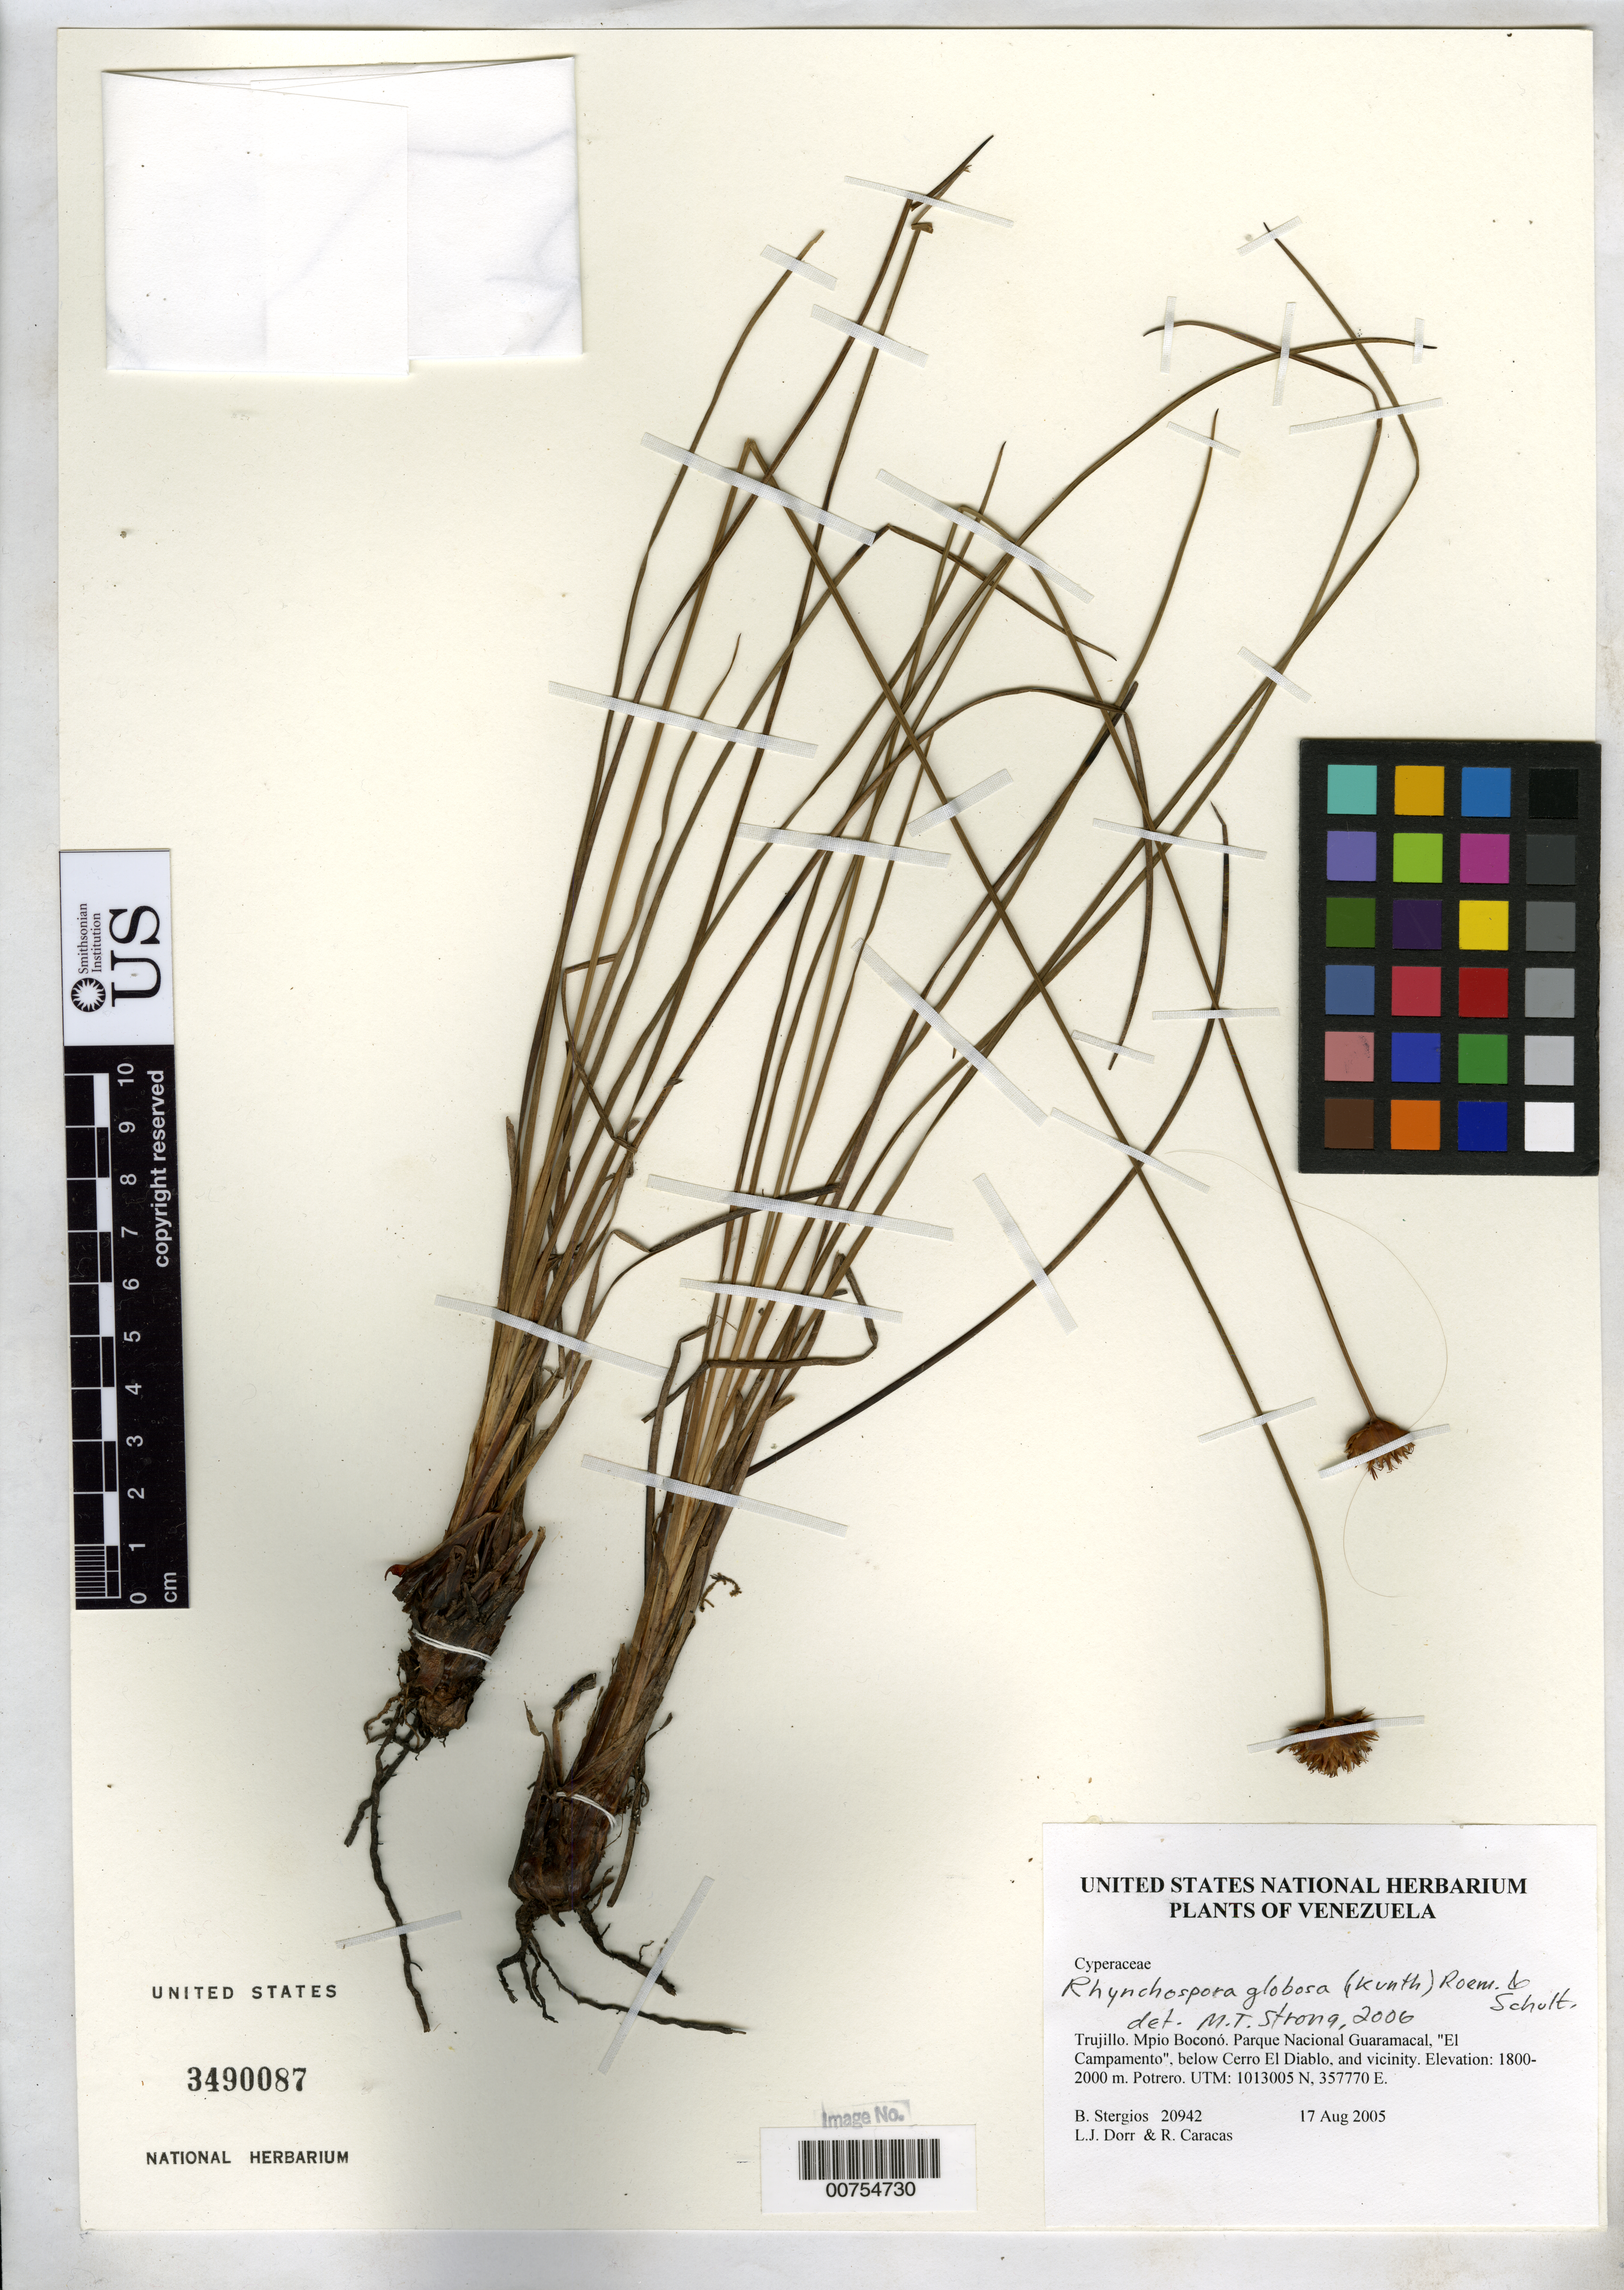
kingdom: Plantae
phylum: Tracheophyta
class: Liliopsida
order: Poales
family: Cyperaceae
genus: Rhynchospora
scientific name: Rhynchospora globosa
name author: (Kunth) Roem. & Schult.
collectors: B. G. Stergios, L. J. Dorr & R. Caracas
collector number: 20942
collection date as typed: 17 Aug 2005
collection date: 2005-08-17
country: Venezuela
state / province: Trujillo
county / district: Boconó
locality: Parque Nacional Guaramacal, "El Campamento", below Cerro El Diablo, and vicinity.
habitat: Potrero.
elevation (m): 1800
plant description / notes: PORT, US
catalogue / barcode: US 3490087